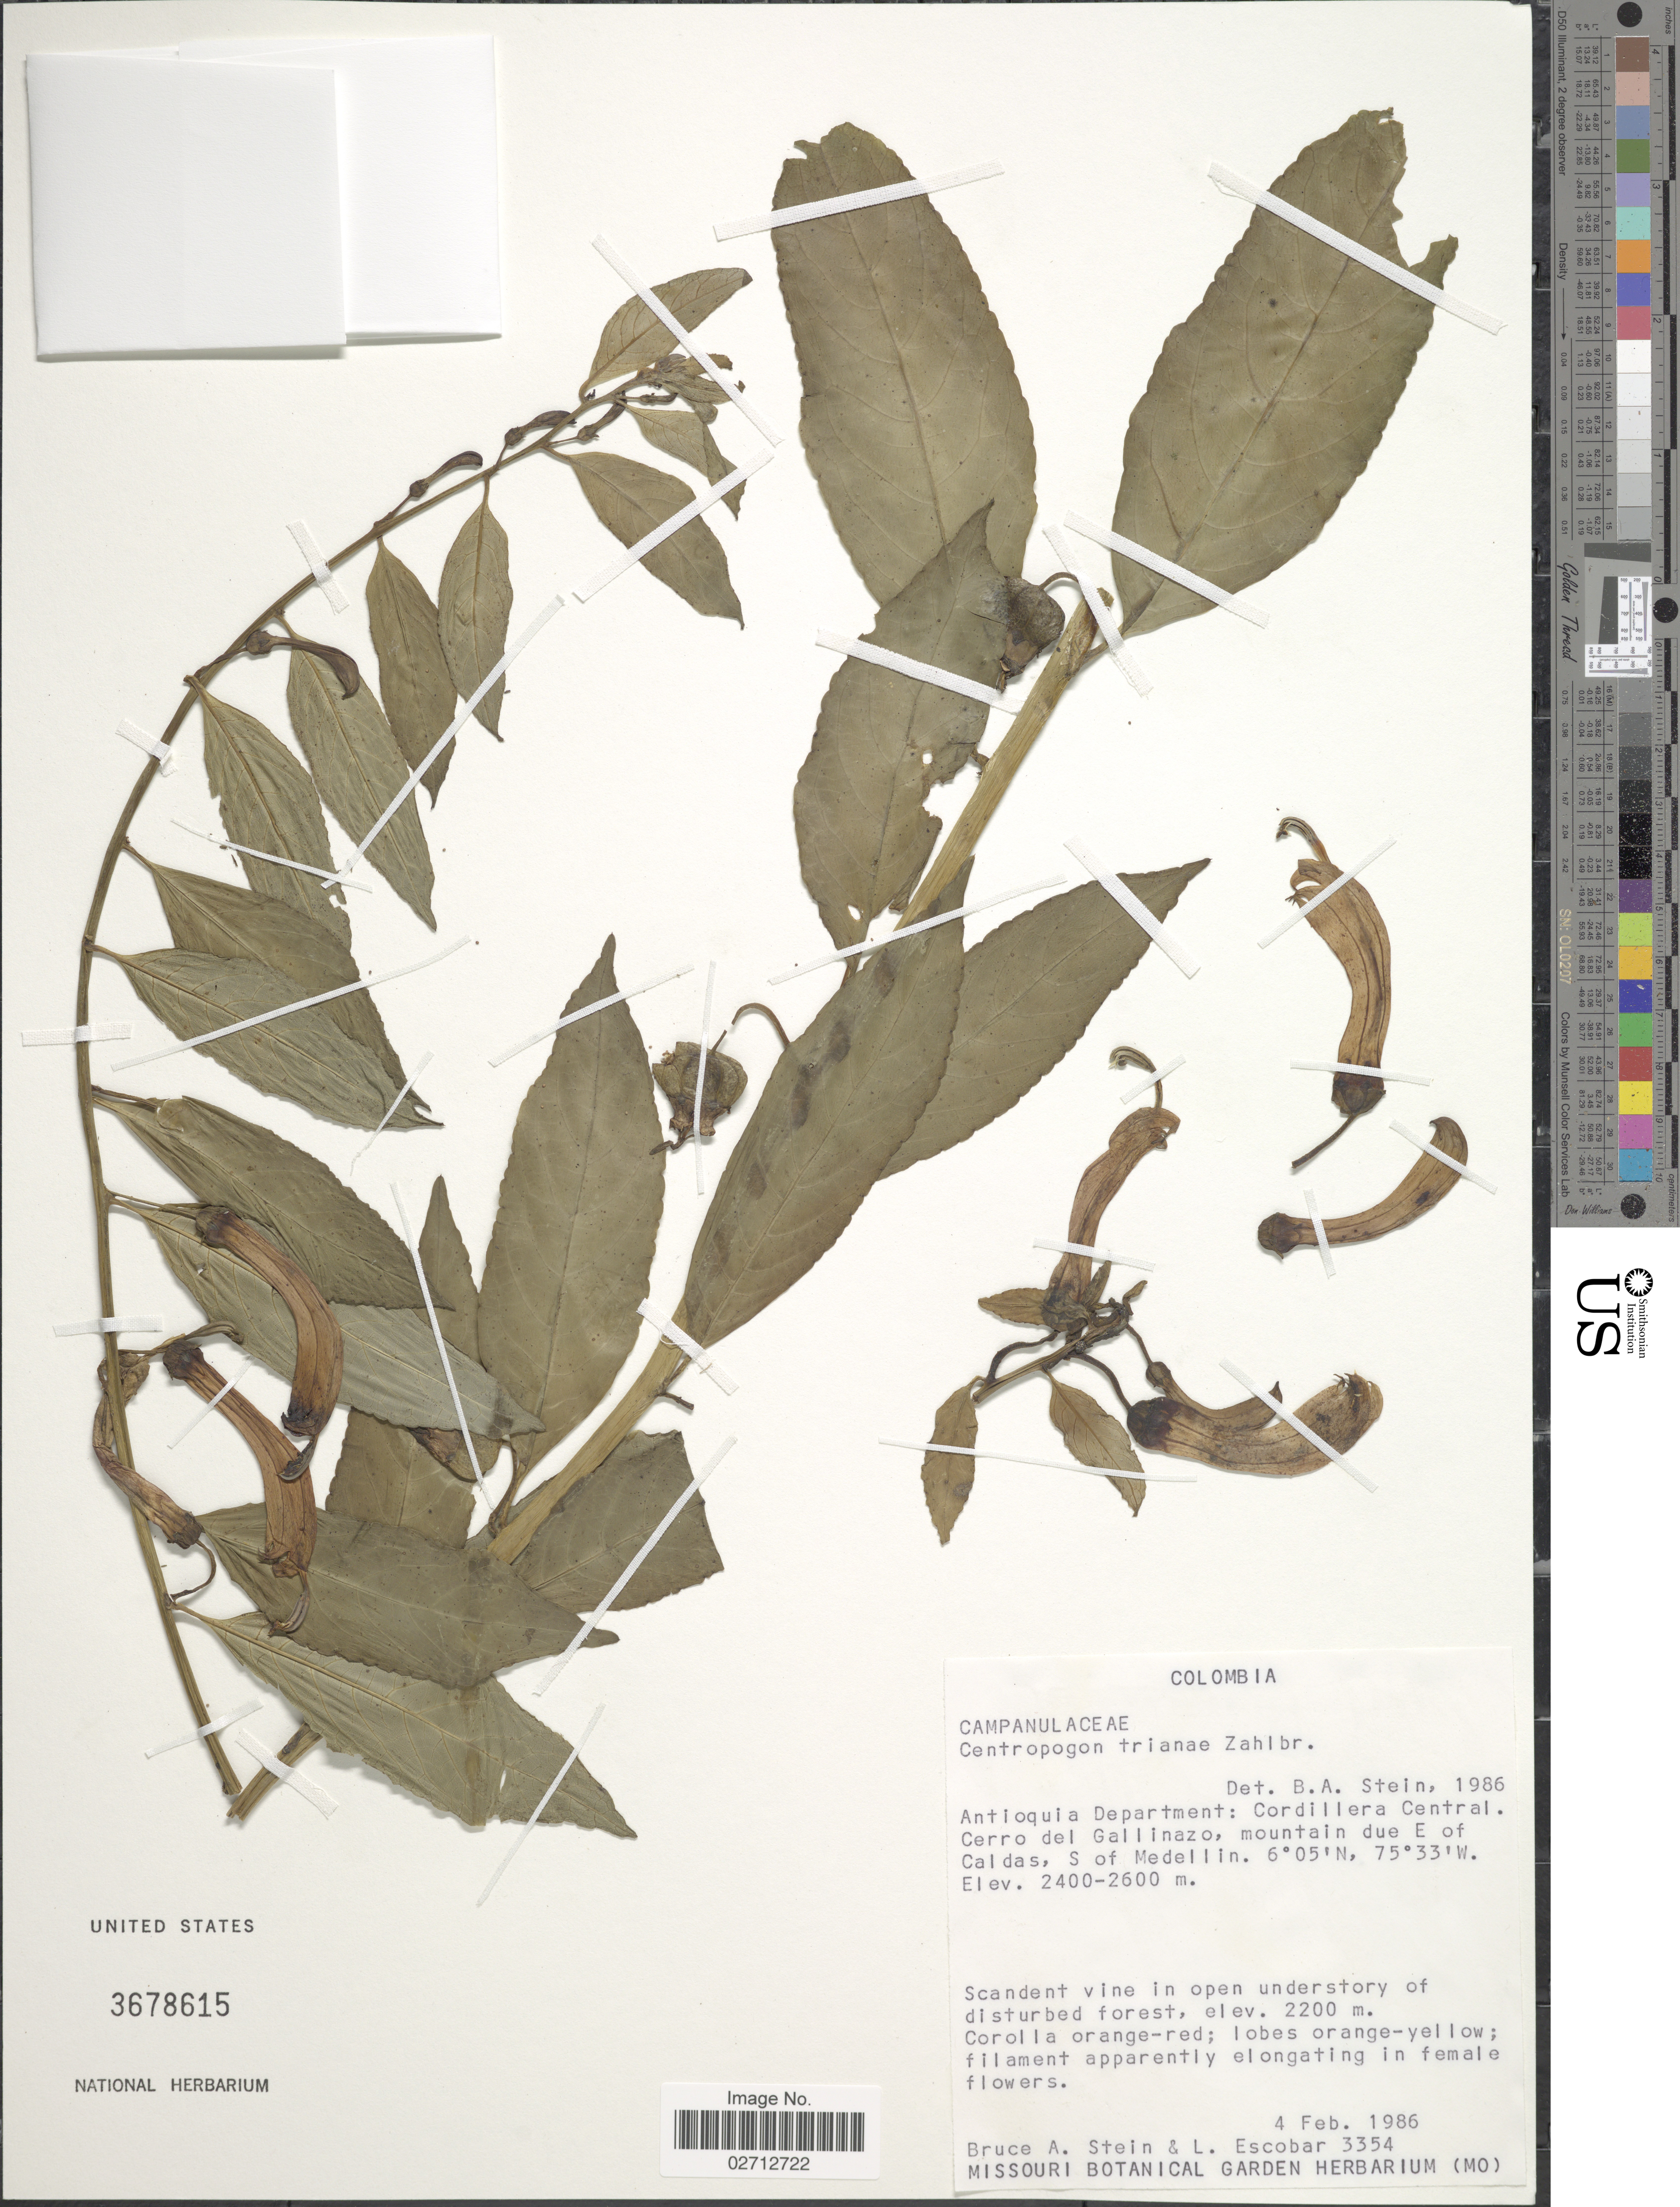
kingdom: Plantae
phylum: Tracheophyta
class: Magnoliopsida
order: Asterales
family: Campanulaceae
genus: Centropogon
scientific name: Centropogon trianae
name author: Zahlbr.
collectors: B. A. Stein & L. Escobar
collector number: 3354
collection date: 1986-02-04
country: Colombia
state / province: Antioquia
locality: Cordillera Central. Cerro del Gallinazo, mountain due E of Caldas, S of Medellin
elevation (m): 2400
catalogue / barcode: US 3678615